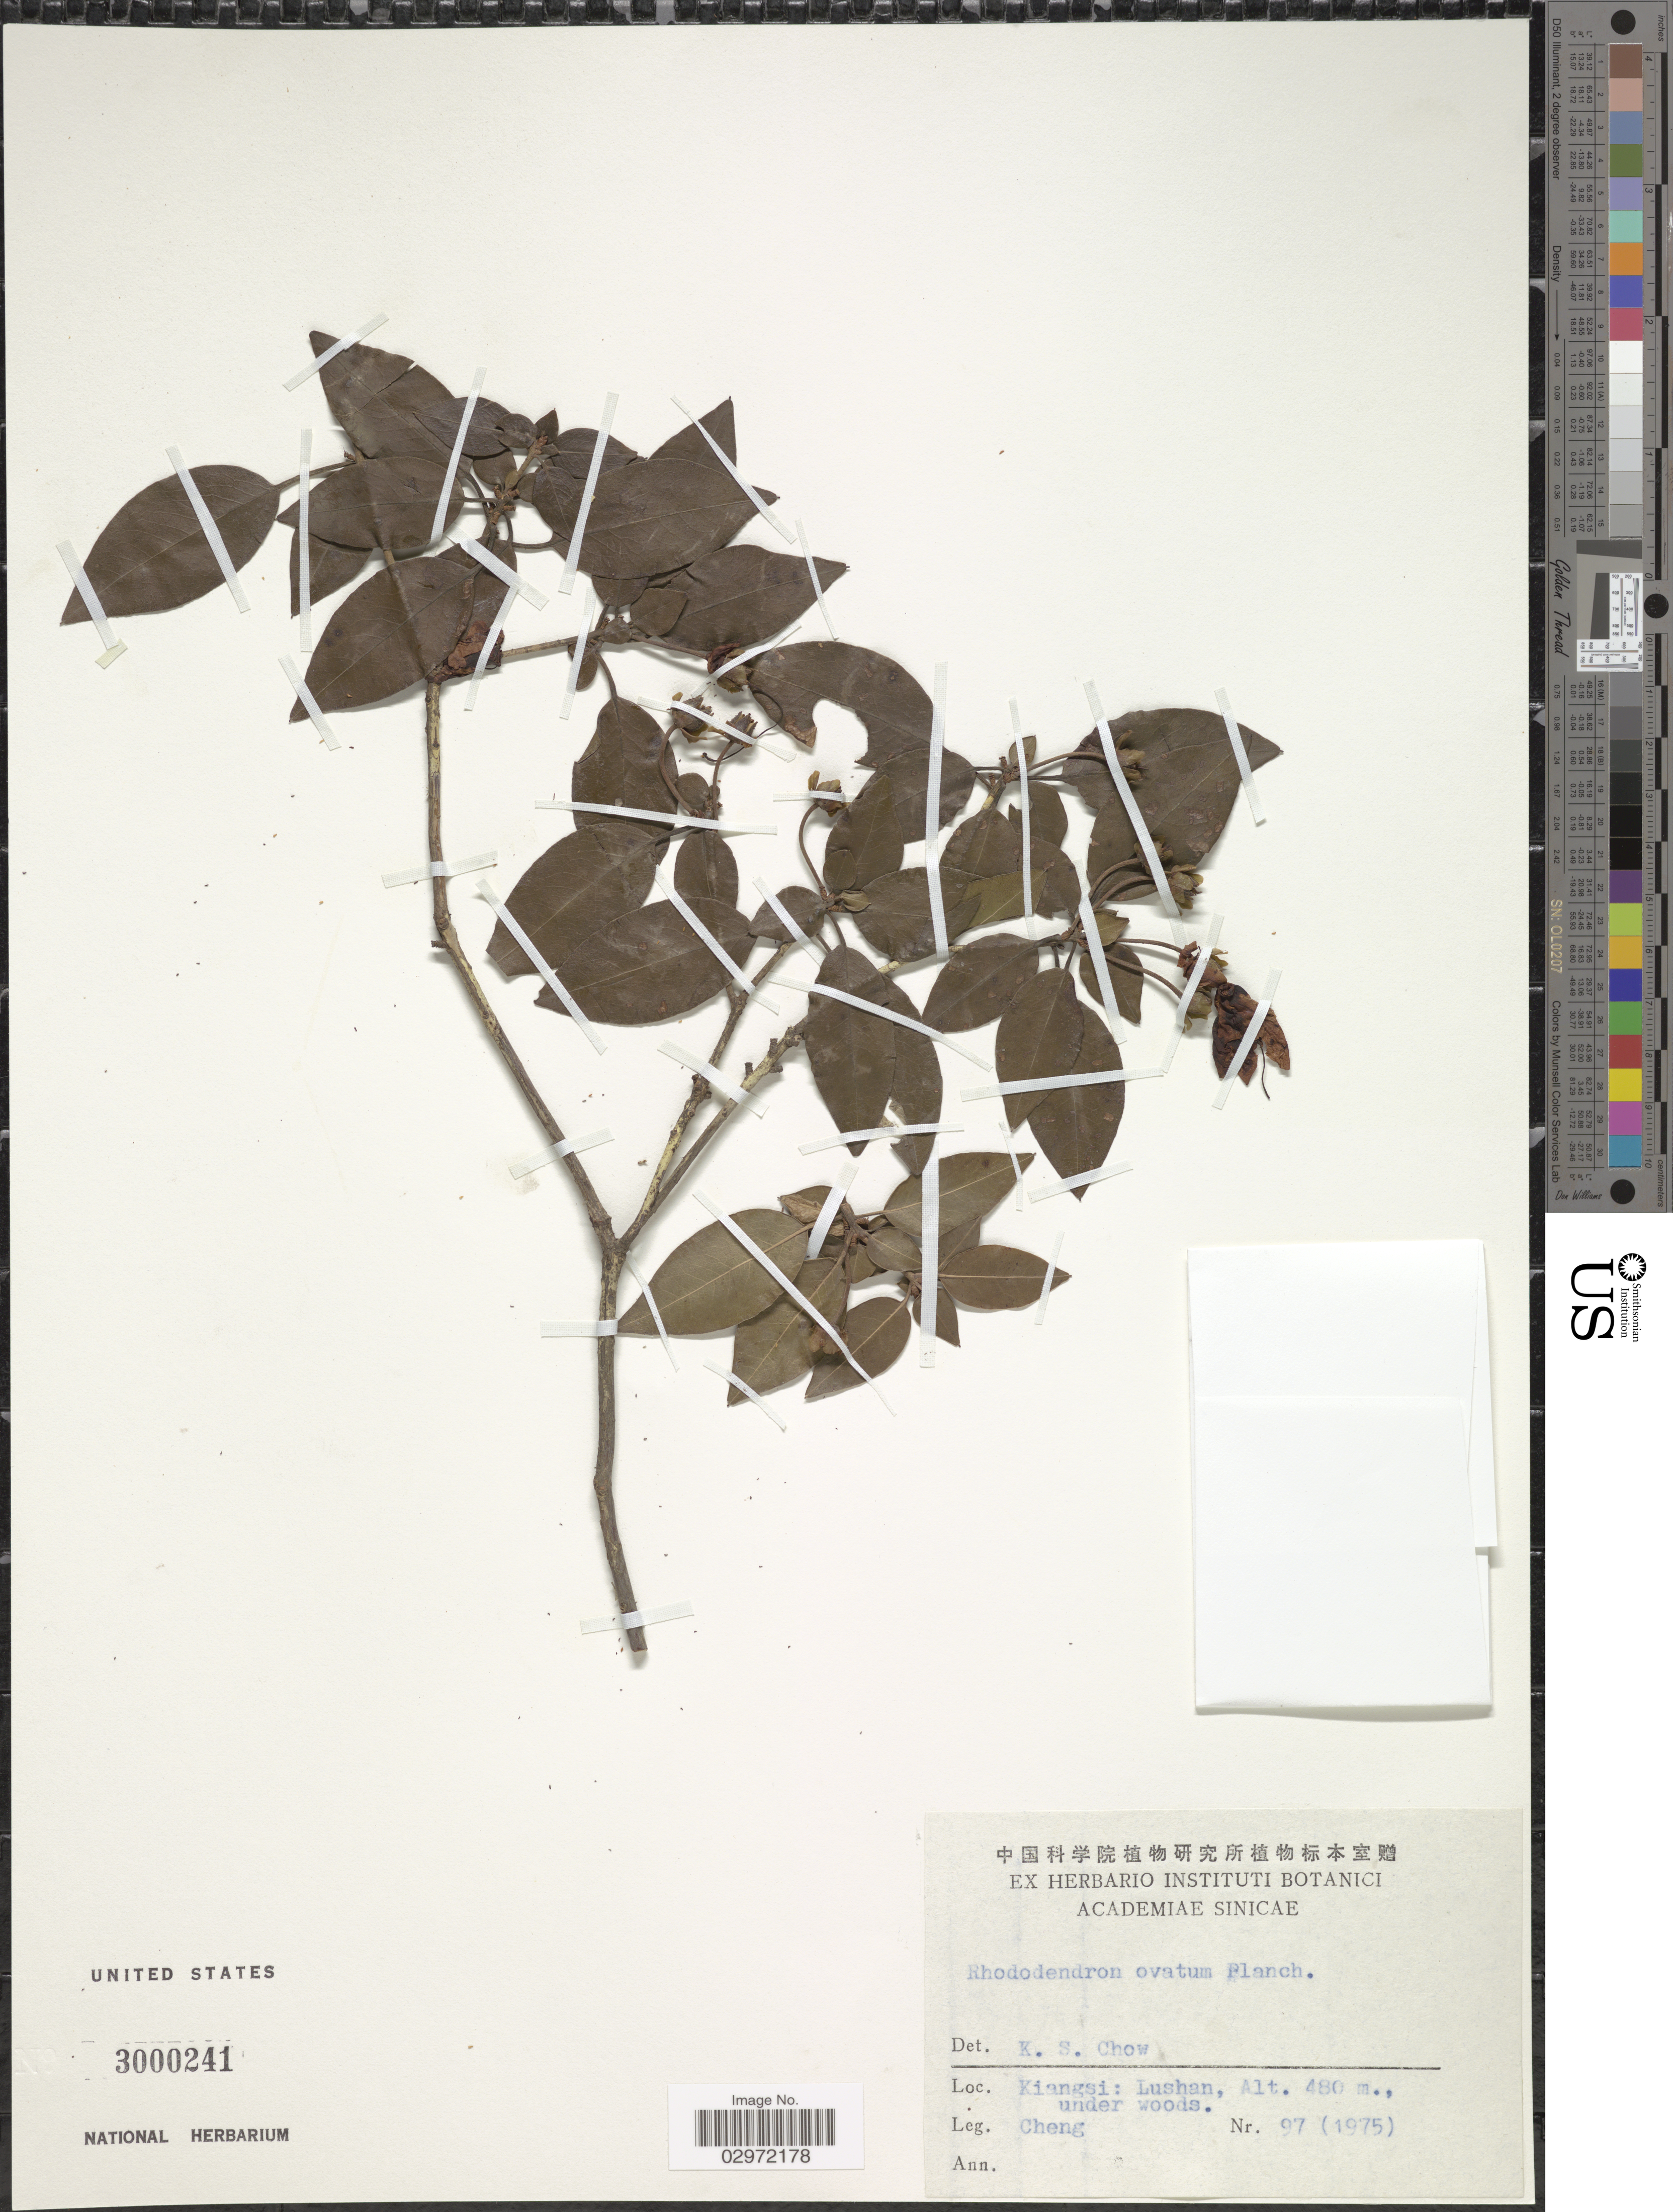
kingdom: Plantae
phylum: Tracheophyta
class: Magnoliopsida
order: Ericales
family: Ericaceae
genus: Rhododendron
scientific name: Rhododendron ovatum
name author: (Lindl.) Planch. ex Maxim.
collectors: -. Cheng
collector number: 97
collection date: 1975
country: China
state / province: Jiangxi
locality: Kiangsi: Lushan.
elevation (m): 480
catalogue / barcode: US 3000241